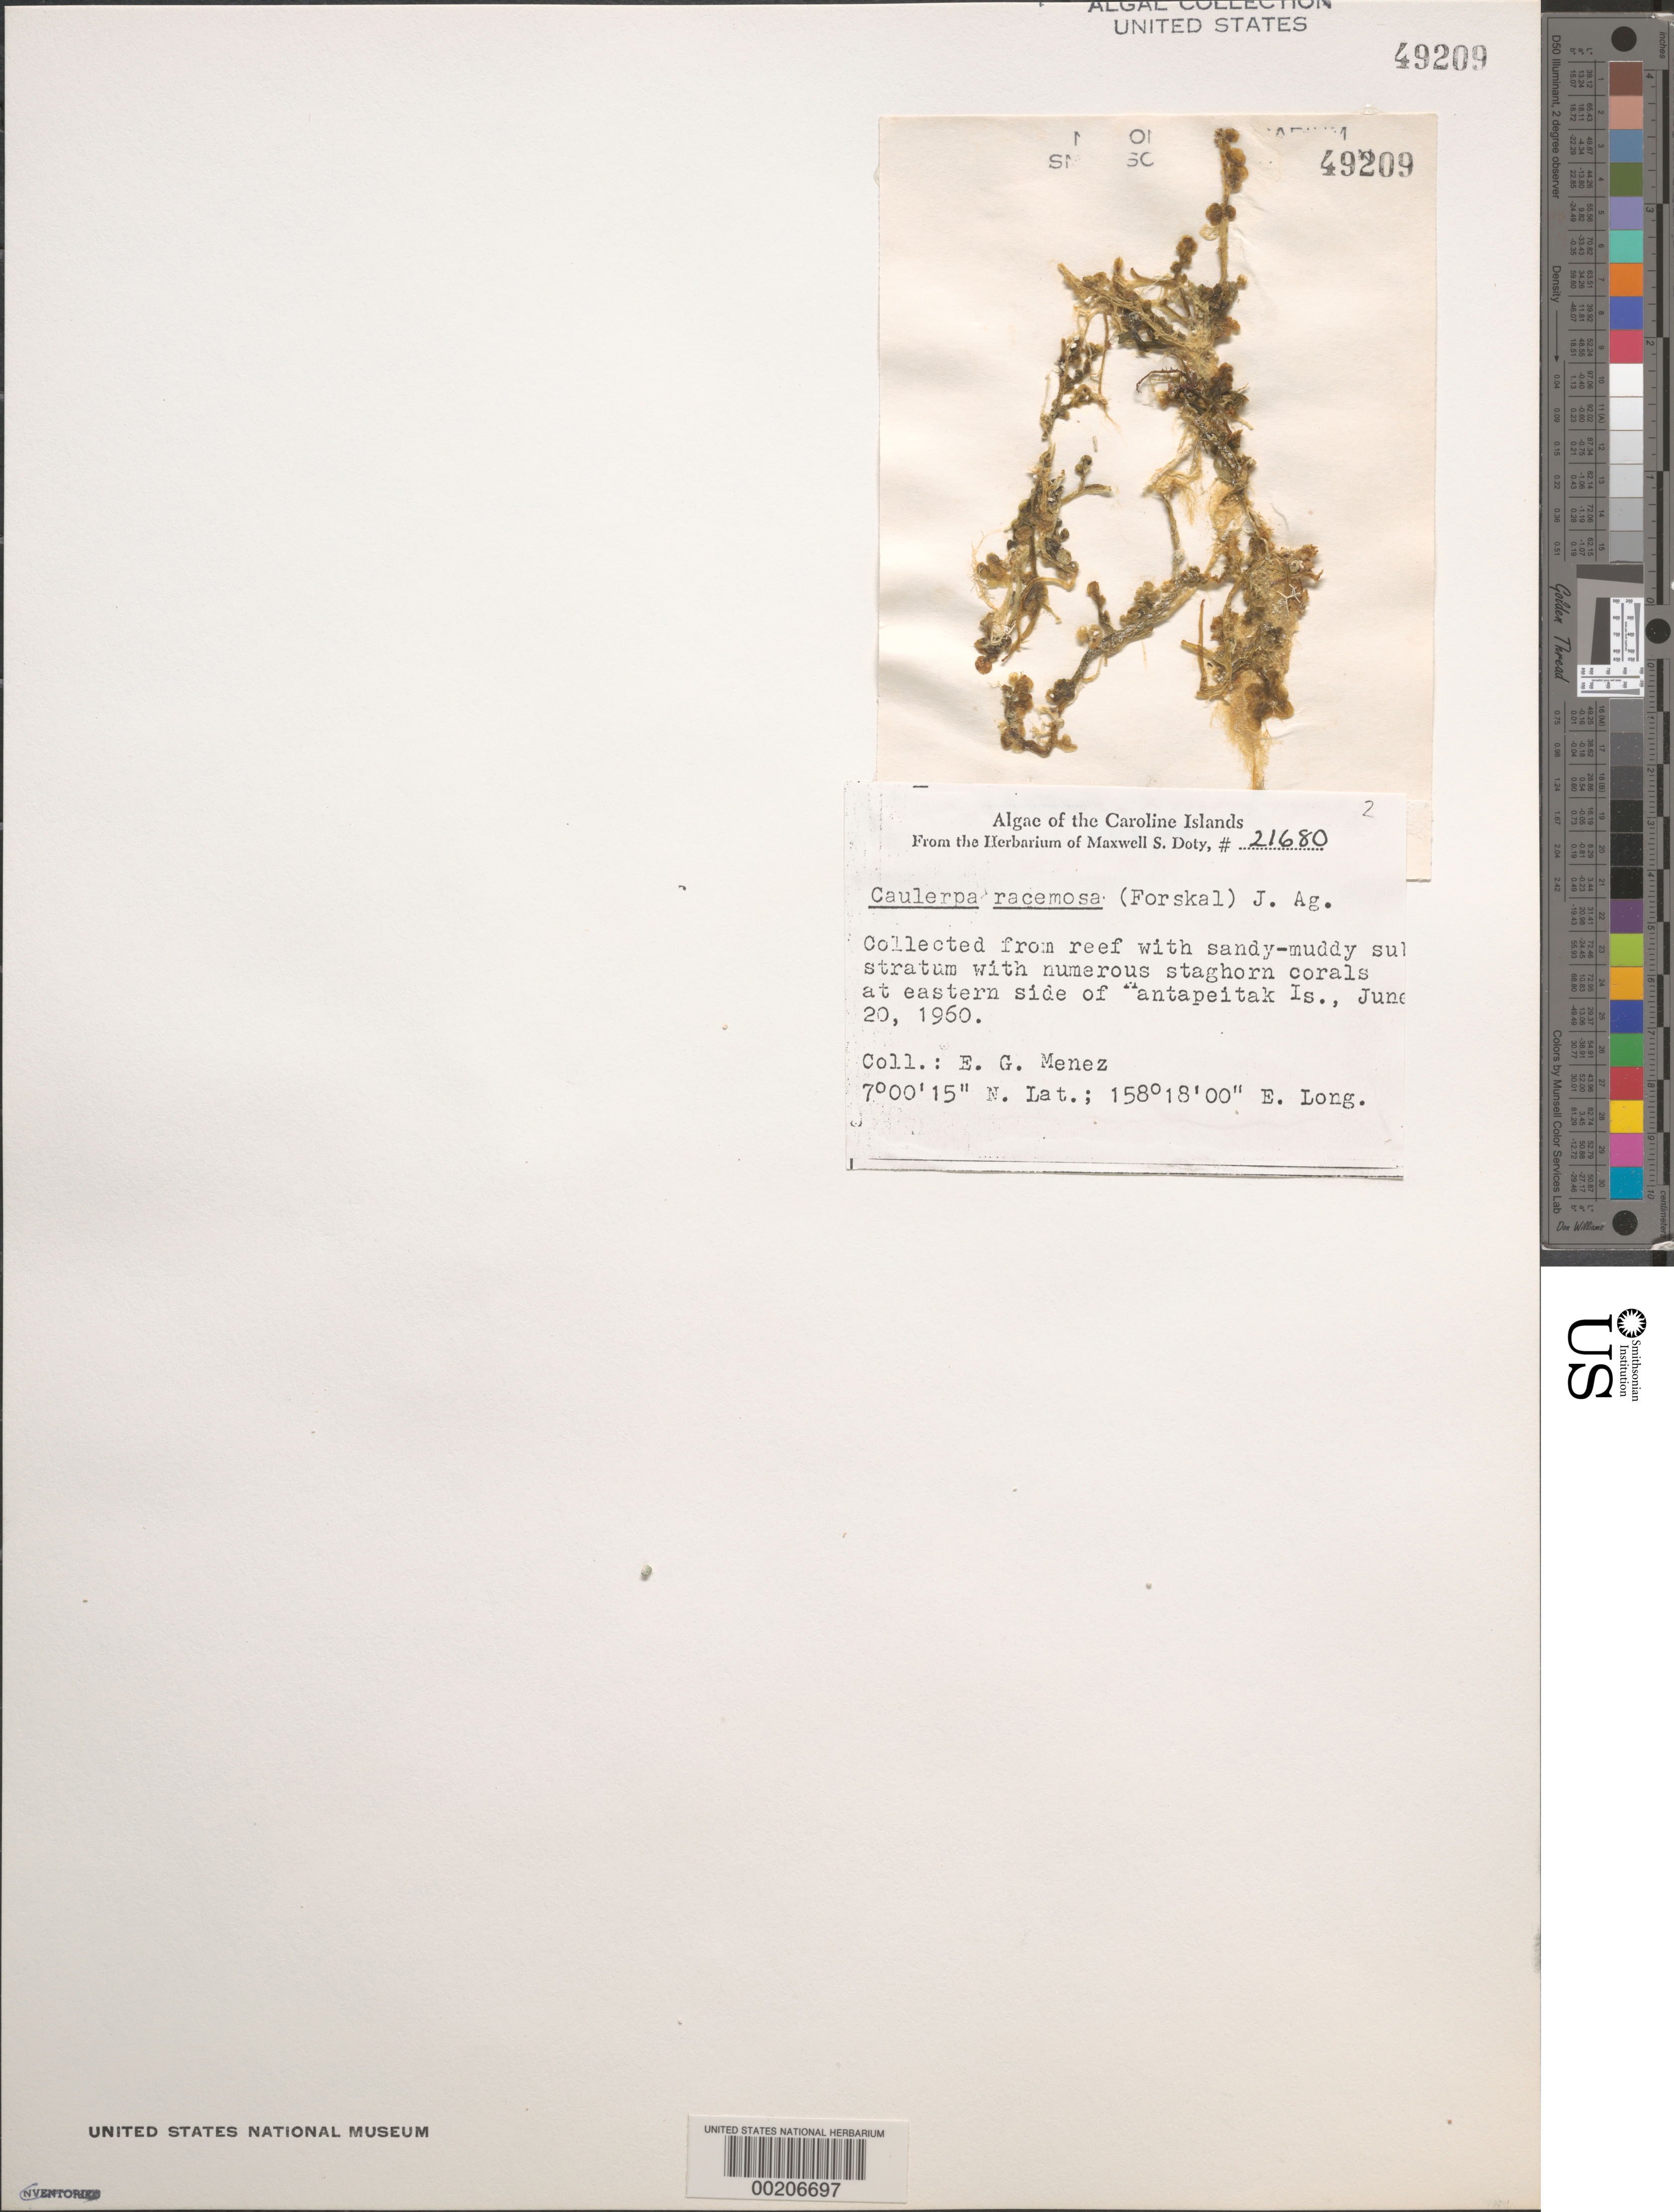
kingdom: Plantae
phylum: Chlorophyta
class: Ulvophyceae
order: Bryopsidales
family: Caulerpaceae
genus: Caulerpa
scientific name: Caulerpa racemosa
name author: (Forssk.) J. Agardh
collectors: Meñez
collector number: MSD 21680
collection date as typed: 20 Jun 1960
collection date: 1960-06-20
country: Micronesia, Federated States of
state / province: Pohnpei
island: Mantapeitak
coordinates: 7 00' 15" N, 158 18' 00" E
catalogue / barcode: US 49209